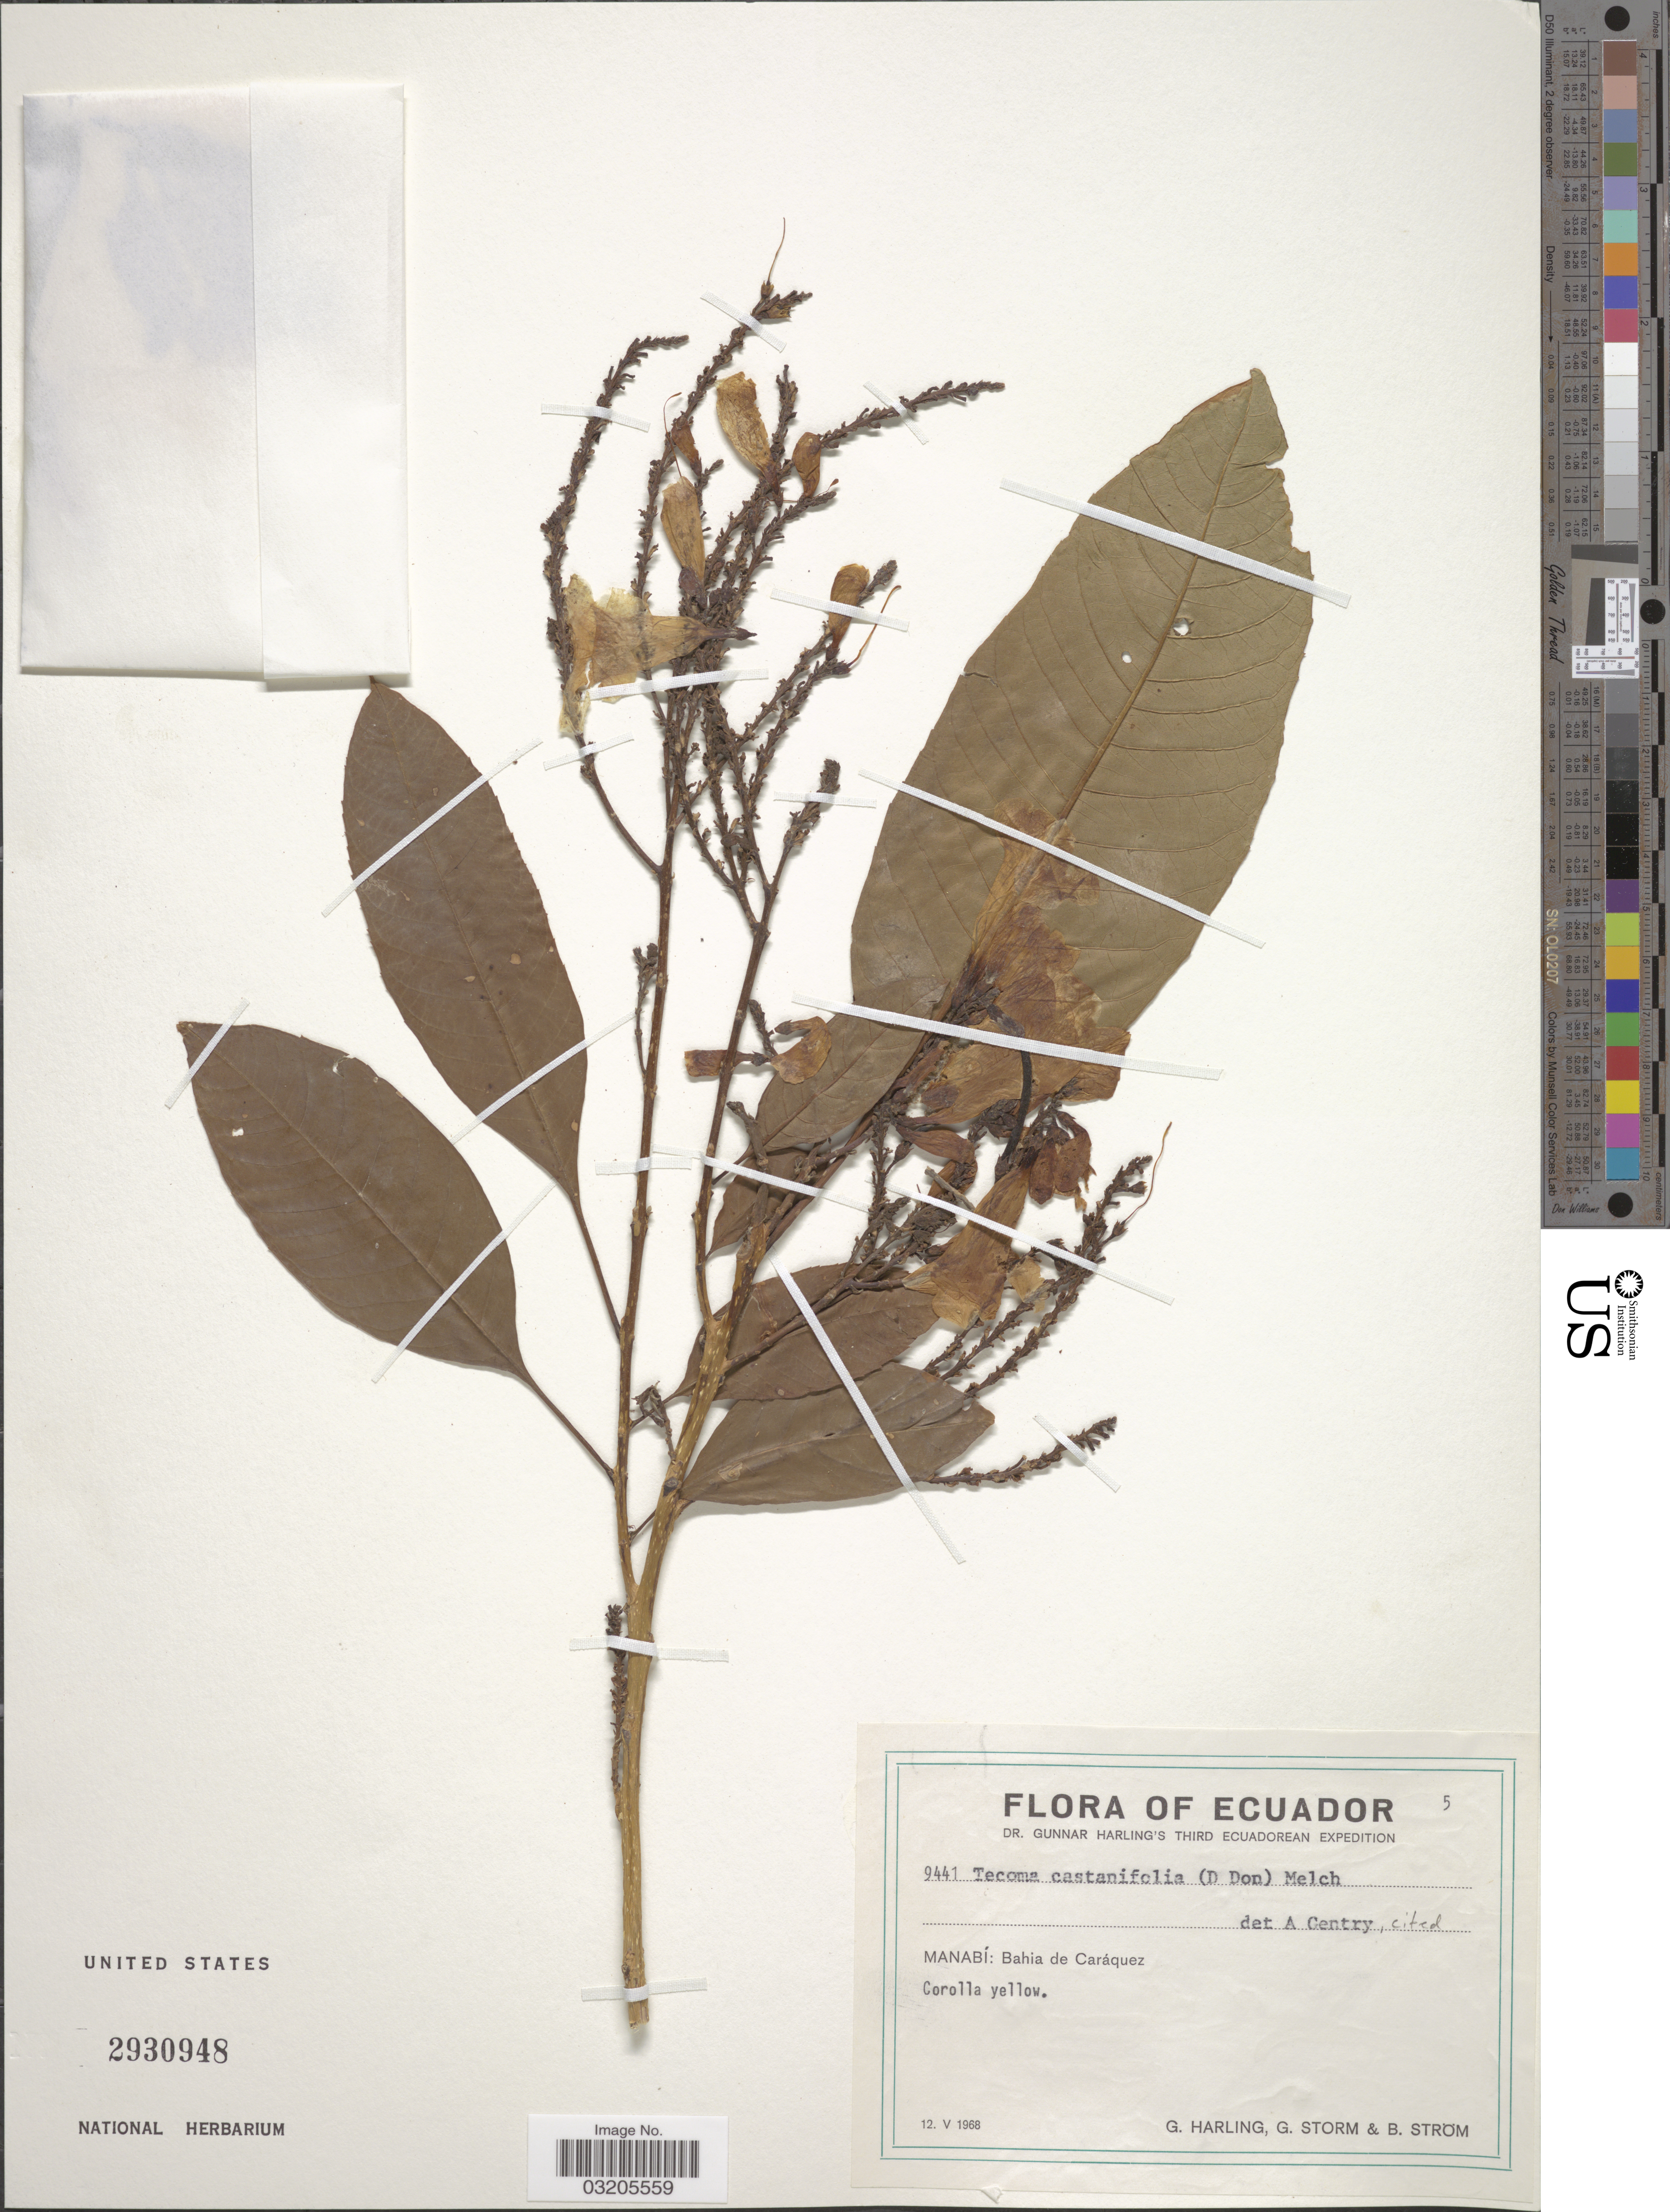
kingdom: Plantae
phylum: Tracheophyta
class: Magnoliopsida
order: Lamiales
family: Bignoniaceae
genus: Tecoma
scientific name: Tecoma castanifolia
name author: (D. Don) Melch.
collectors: G. Harling, G. Storm & B. Ström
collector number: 9441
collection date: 1968-05-12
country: Ecuador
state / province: Manabí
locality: Bahia de Caráquez.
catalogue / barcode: US 2930948